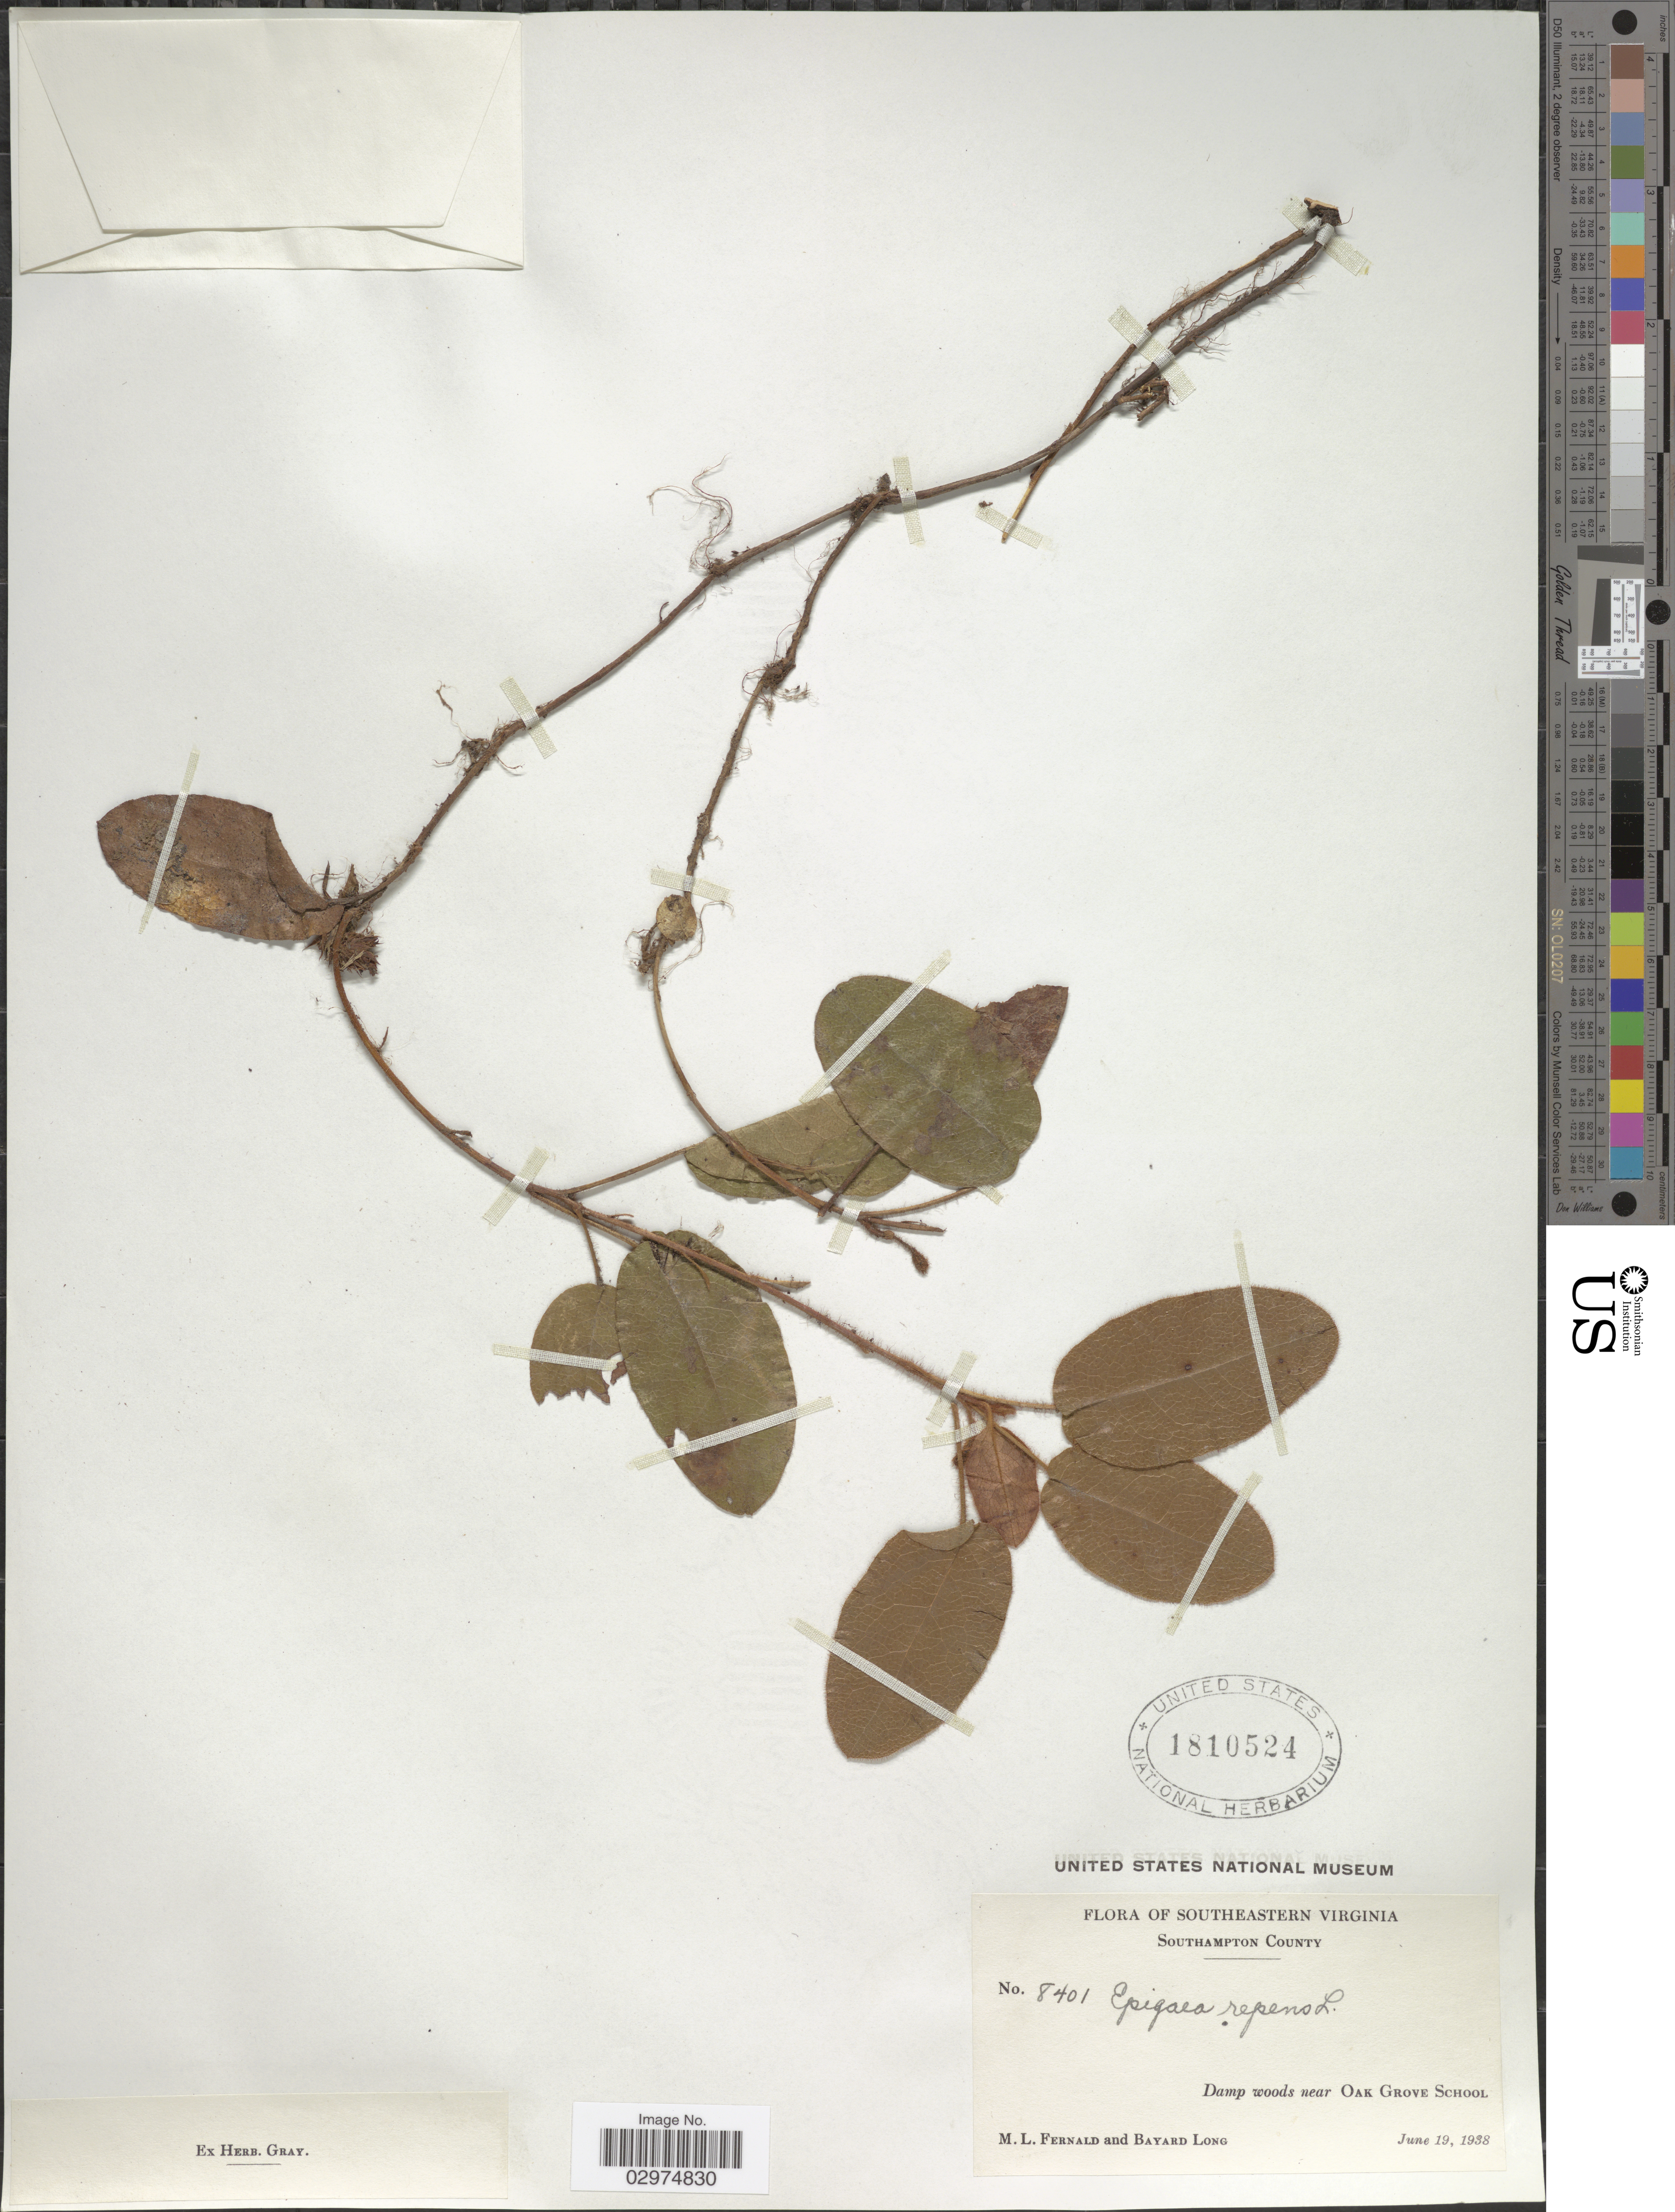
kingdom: Plantae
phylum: Tracheophyta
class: Magnoliopsida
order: Ericales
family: Ericaceae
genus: Epigaea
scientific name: Epigaea repens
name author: L.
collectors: M. L. Fernald & B. Long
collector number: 8401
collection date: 1938-06-19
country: United States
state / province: Virginia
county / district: Southampton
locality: Southeastern Virginia. Southampton County. Damp woods near Oak Grove School.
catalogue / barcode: US 1810524